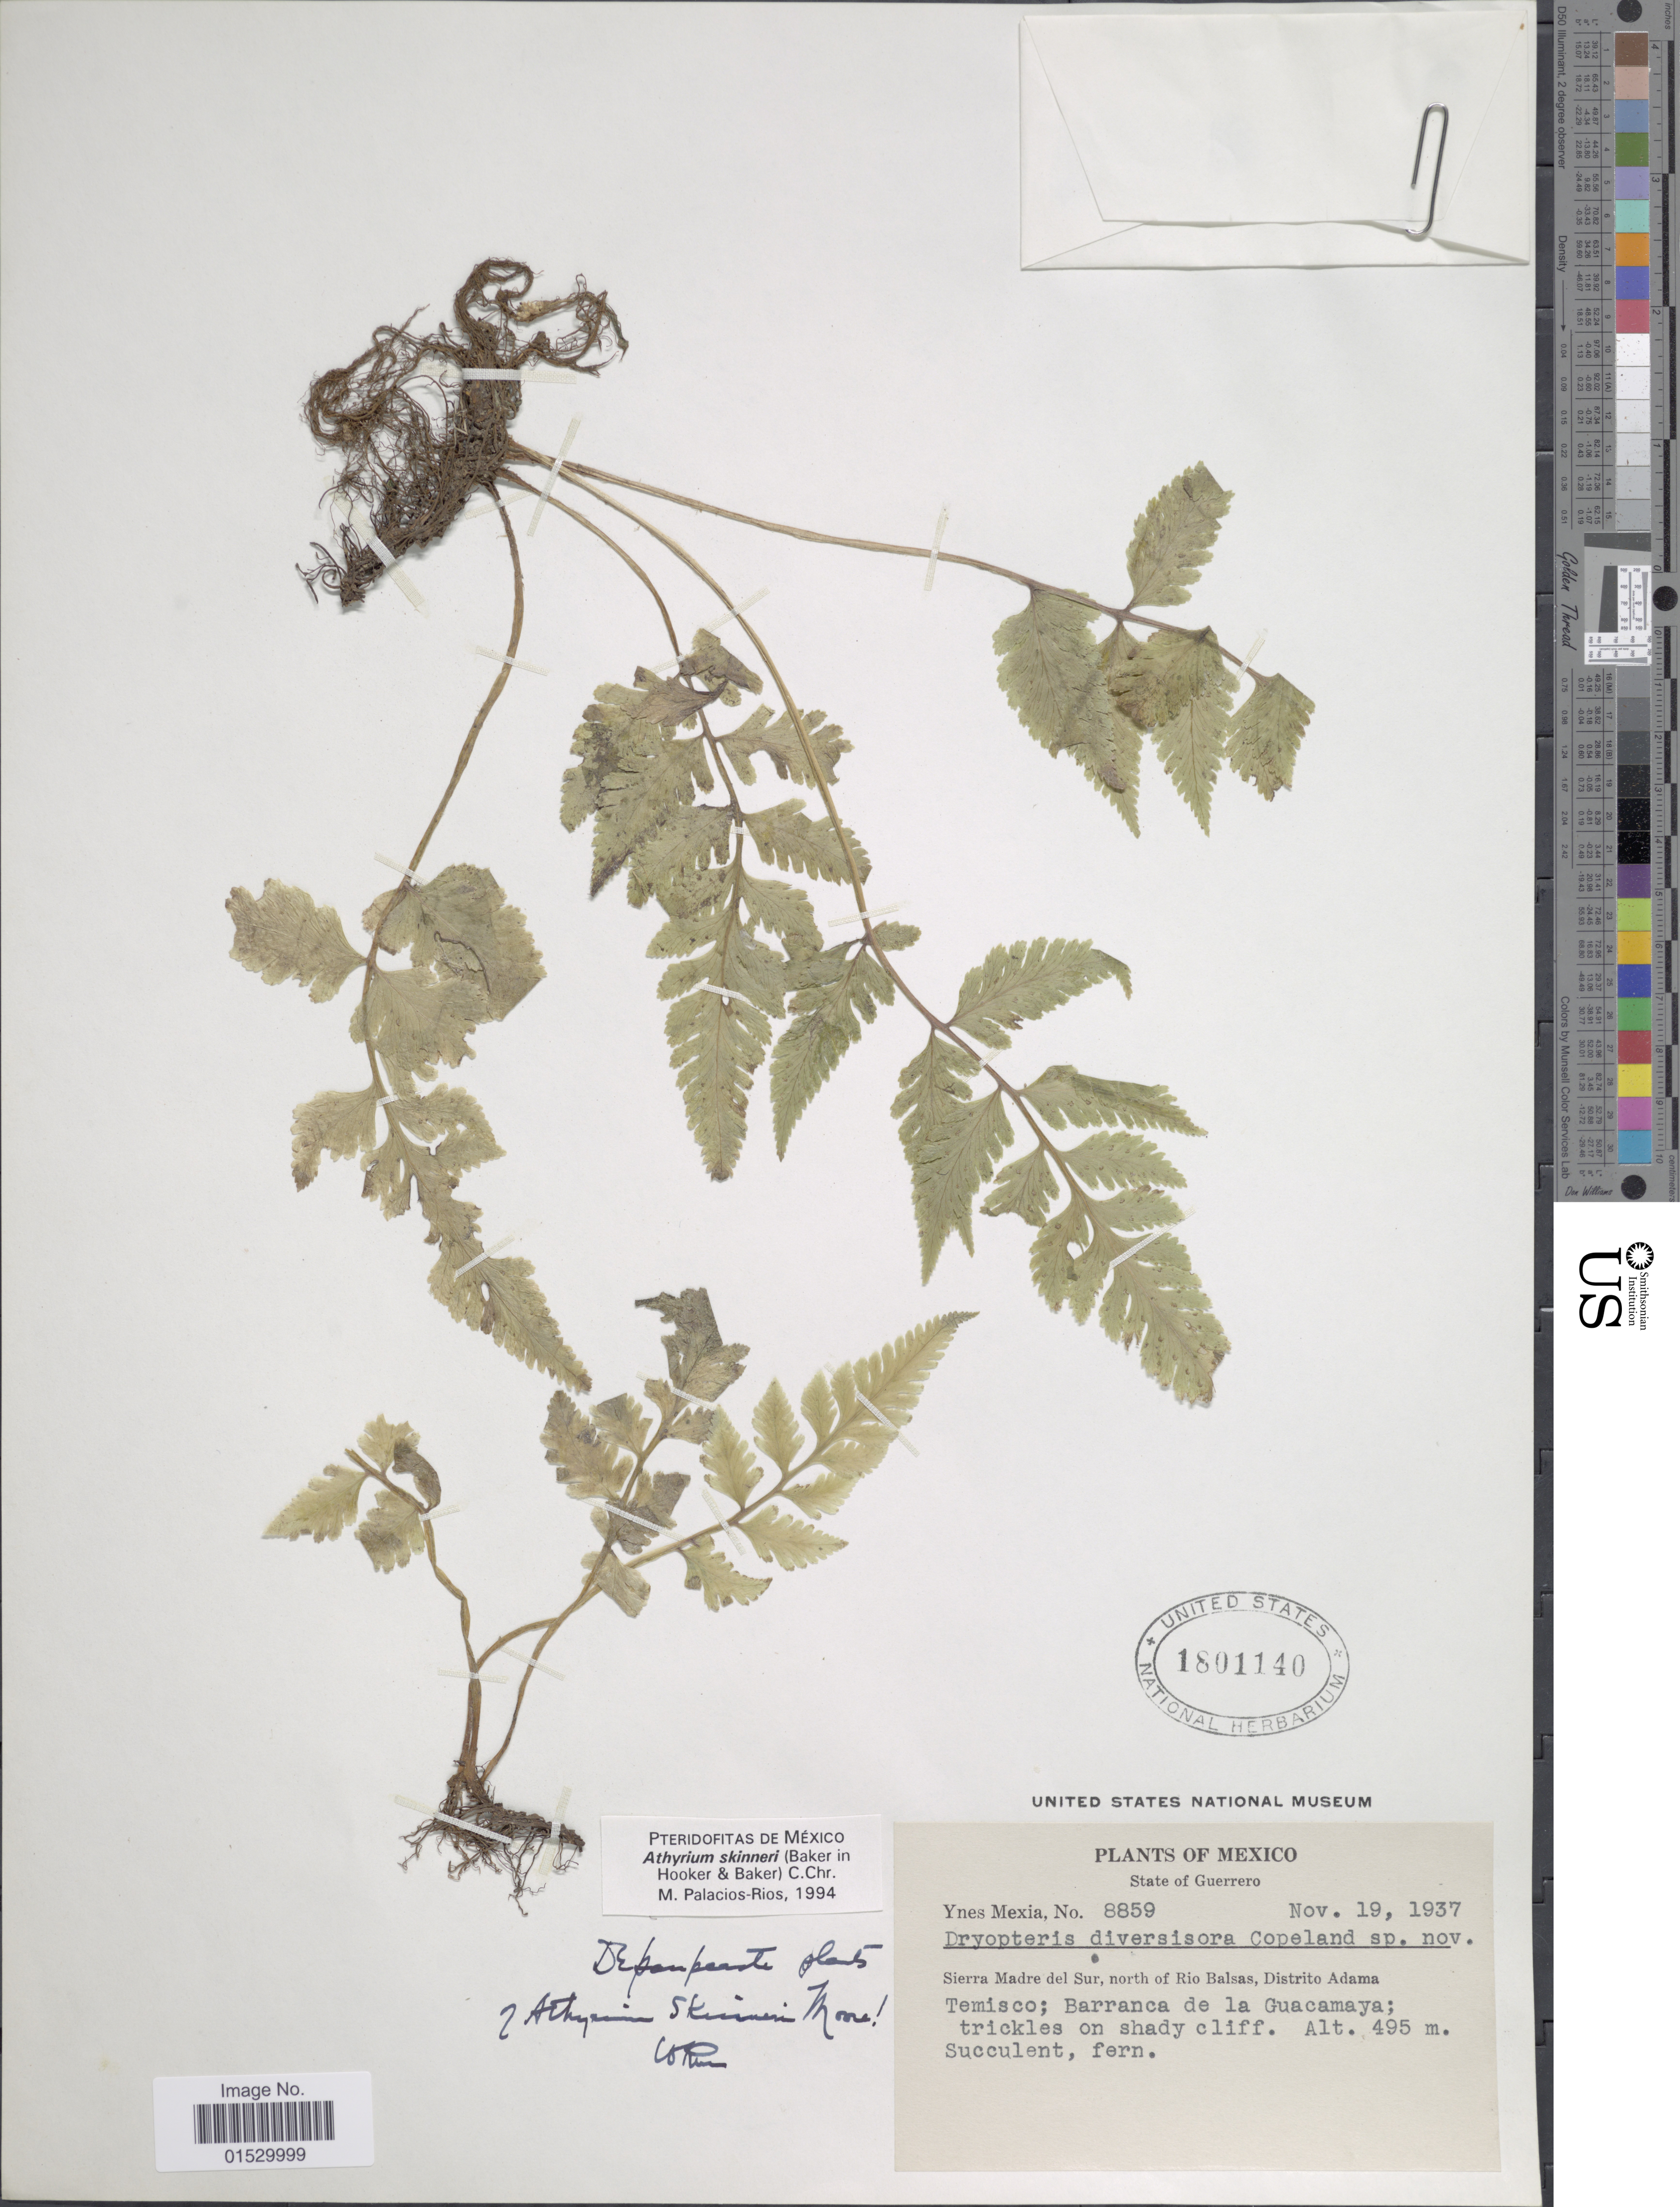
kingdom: Plantae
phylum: Tracheophyta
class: Polypodiopsida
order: Polypodiales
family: Athyriaceae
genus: Athyrium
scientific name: Athyrium skinneri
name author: (Baker) Diels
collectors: Y. Mexia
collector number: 8859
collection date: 1937-11-19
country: Mexico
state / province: Guerrero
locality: Sierra Madre del Sur, north of Rio Balsas, Distrito Adama, Temisco; Barranca de la Guacamaya; trickles on shady cliff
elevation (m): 495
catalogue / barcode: US 1801140